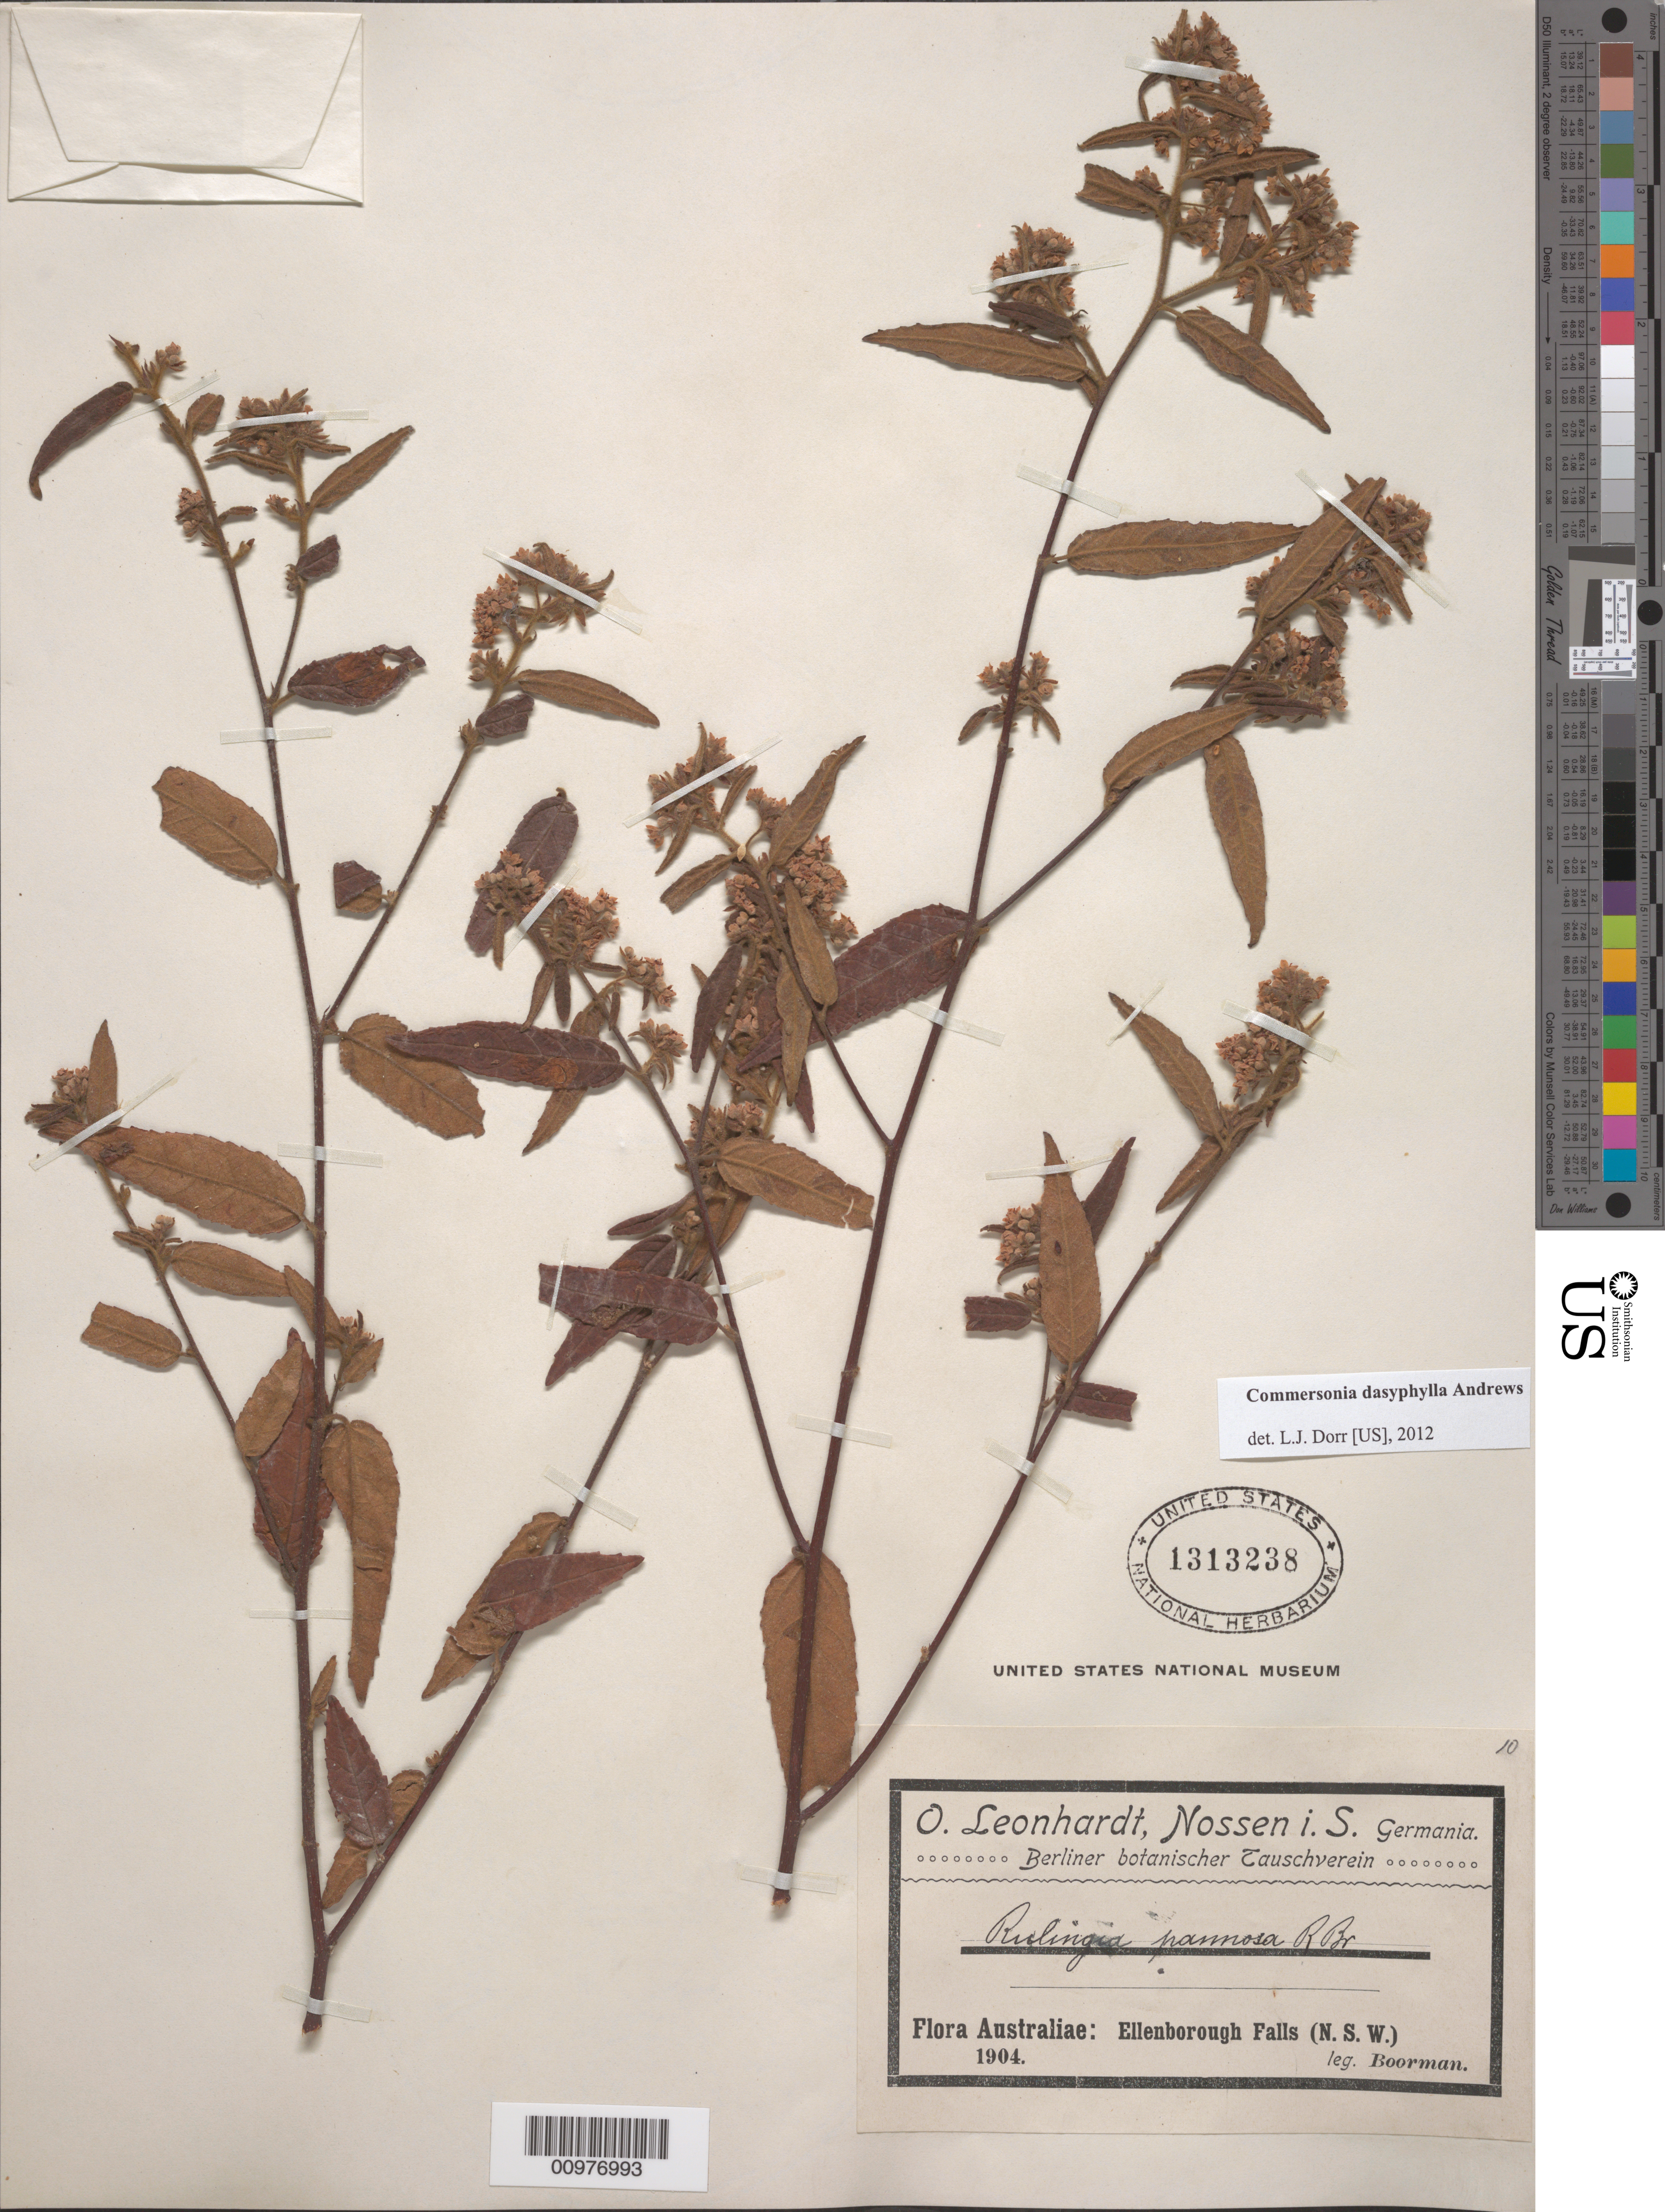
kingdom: Plantae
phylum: Tracheophyta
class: Magnoliopsida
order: Malvales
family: Malvaceae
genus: Commersonia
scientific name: Commersonia dasyphylla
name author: Andrews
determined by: Dorr, L. J., (BOT), Smithsonian Institution - National Museum of Natural History (UNITED STATES)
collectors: J. Boorman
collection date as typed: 1904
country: Australia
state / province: New South Wales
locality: Ellenborough Falls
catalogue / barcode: US 1313238